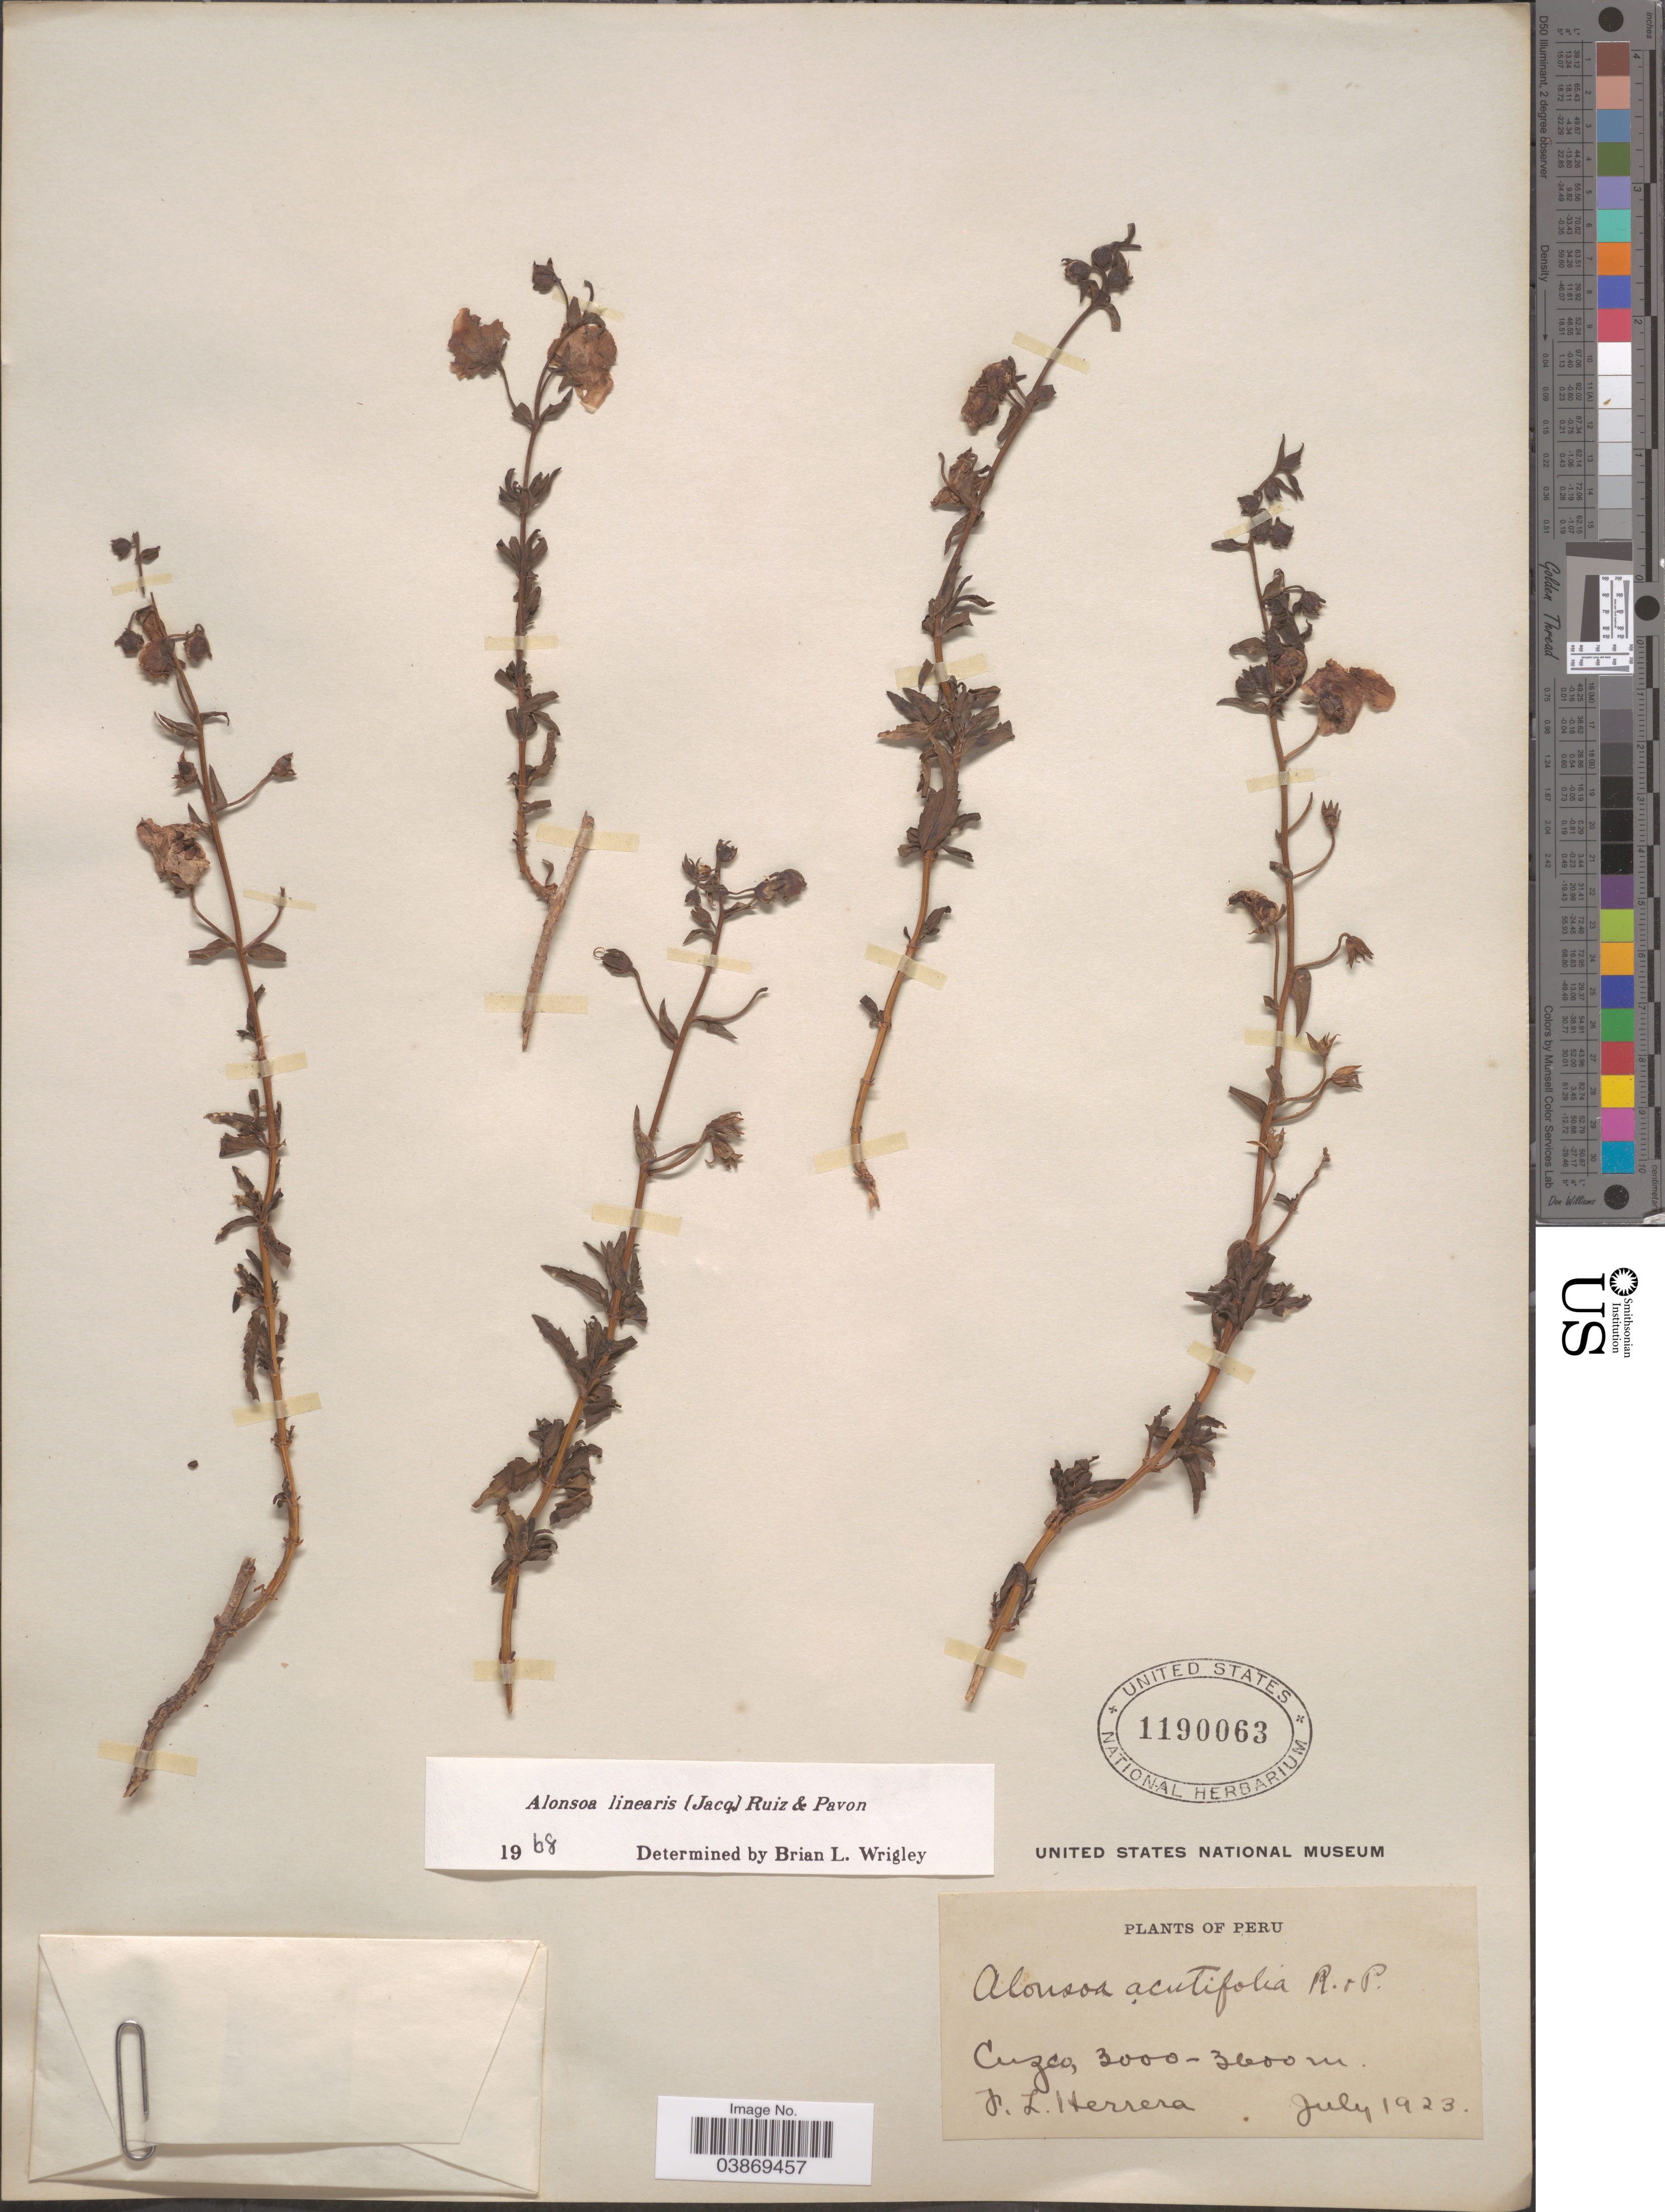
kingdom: Plantae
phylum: Tracheophyta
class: Magnoliopsida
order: Lamiales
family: Scrophulariaceae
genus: Alonsoa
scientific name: Alonsoa linearis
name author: (Jacq.) Ruiz & Pav.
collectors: J. L. Herrera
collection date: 1923-07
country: Peru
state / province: Cusco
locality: Cuzco.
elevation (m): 3000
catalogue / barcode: US 1190063